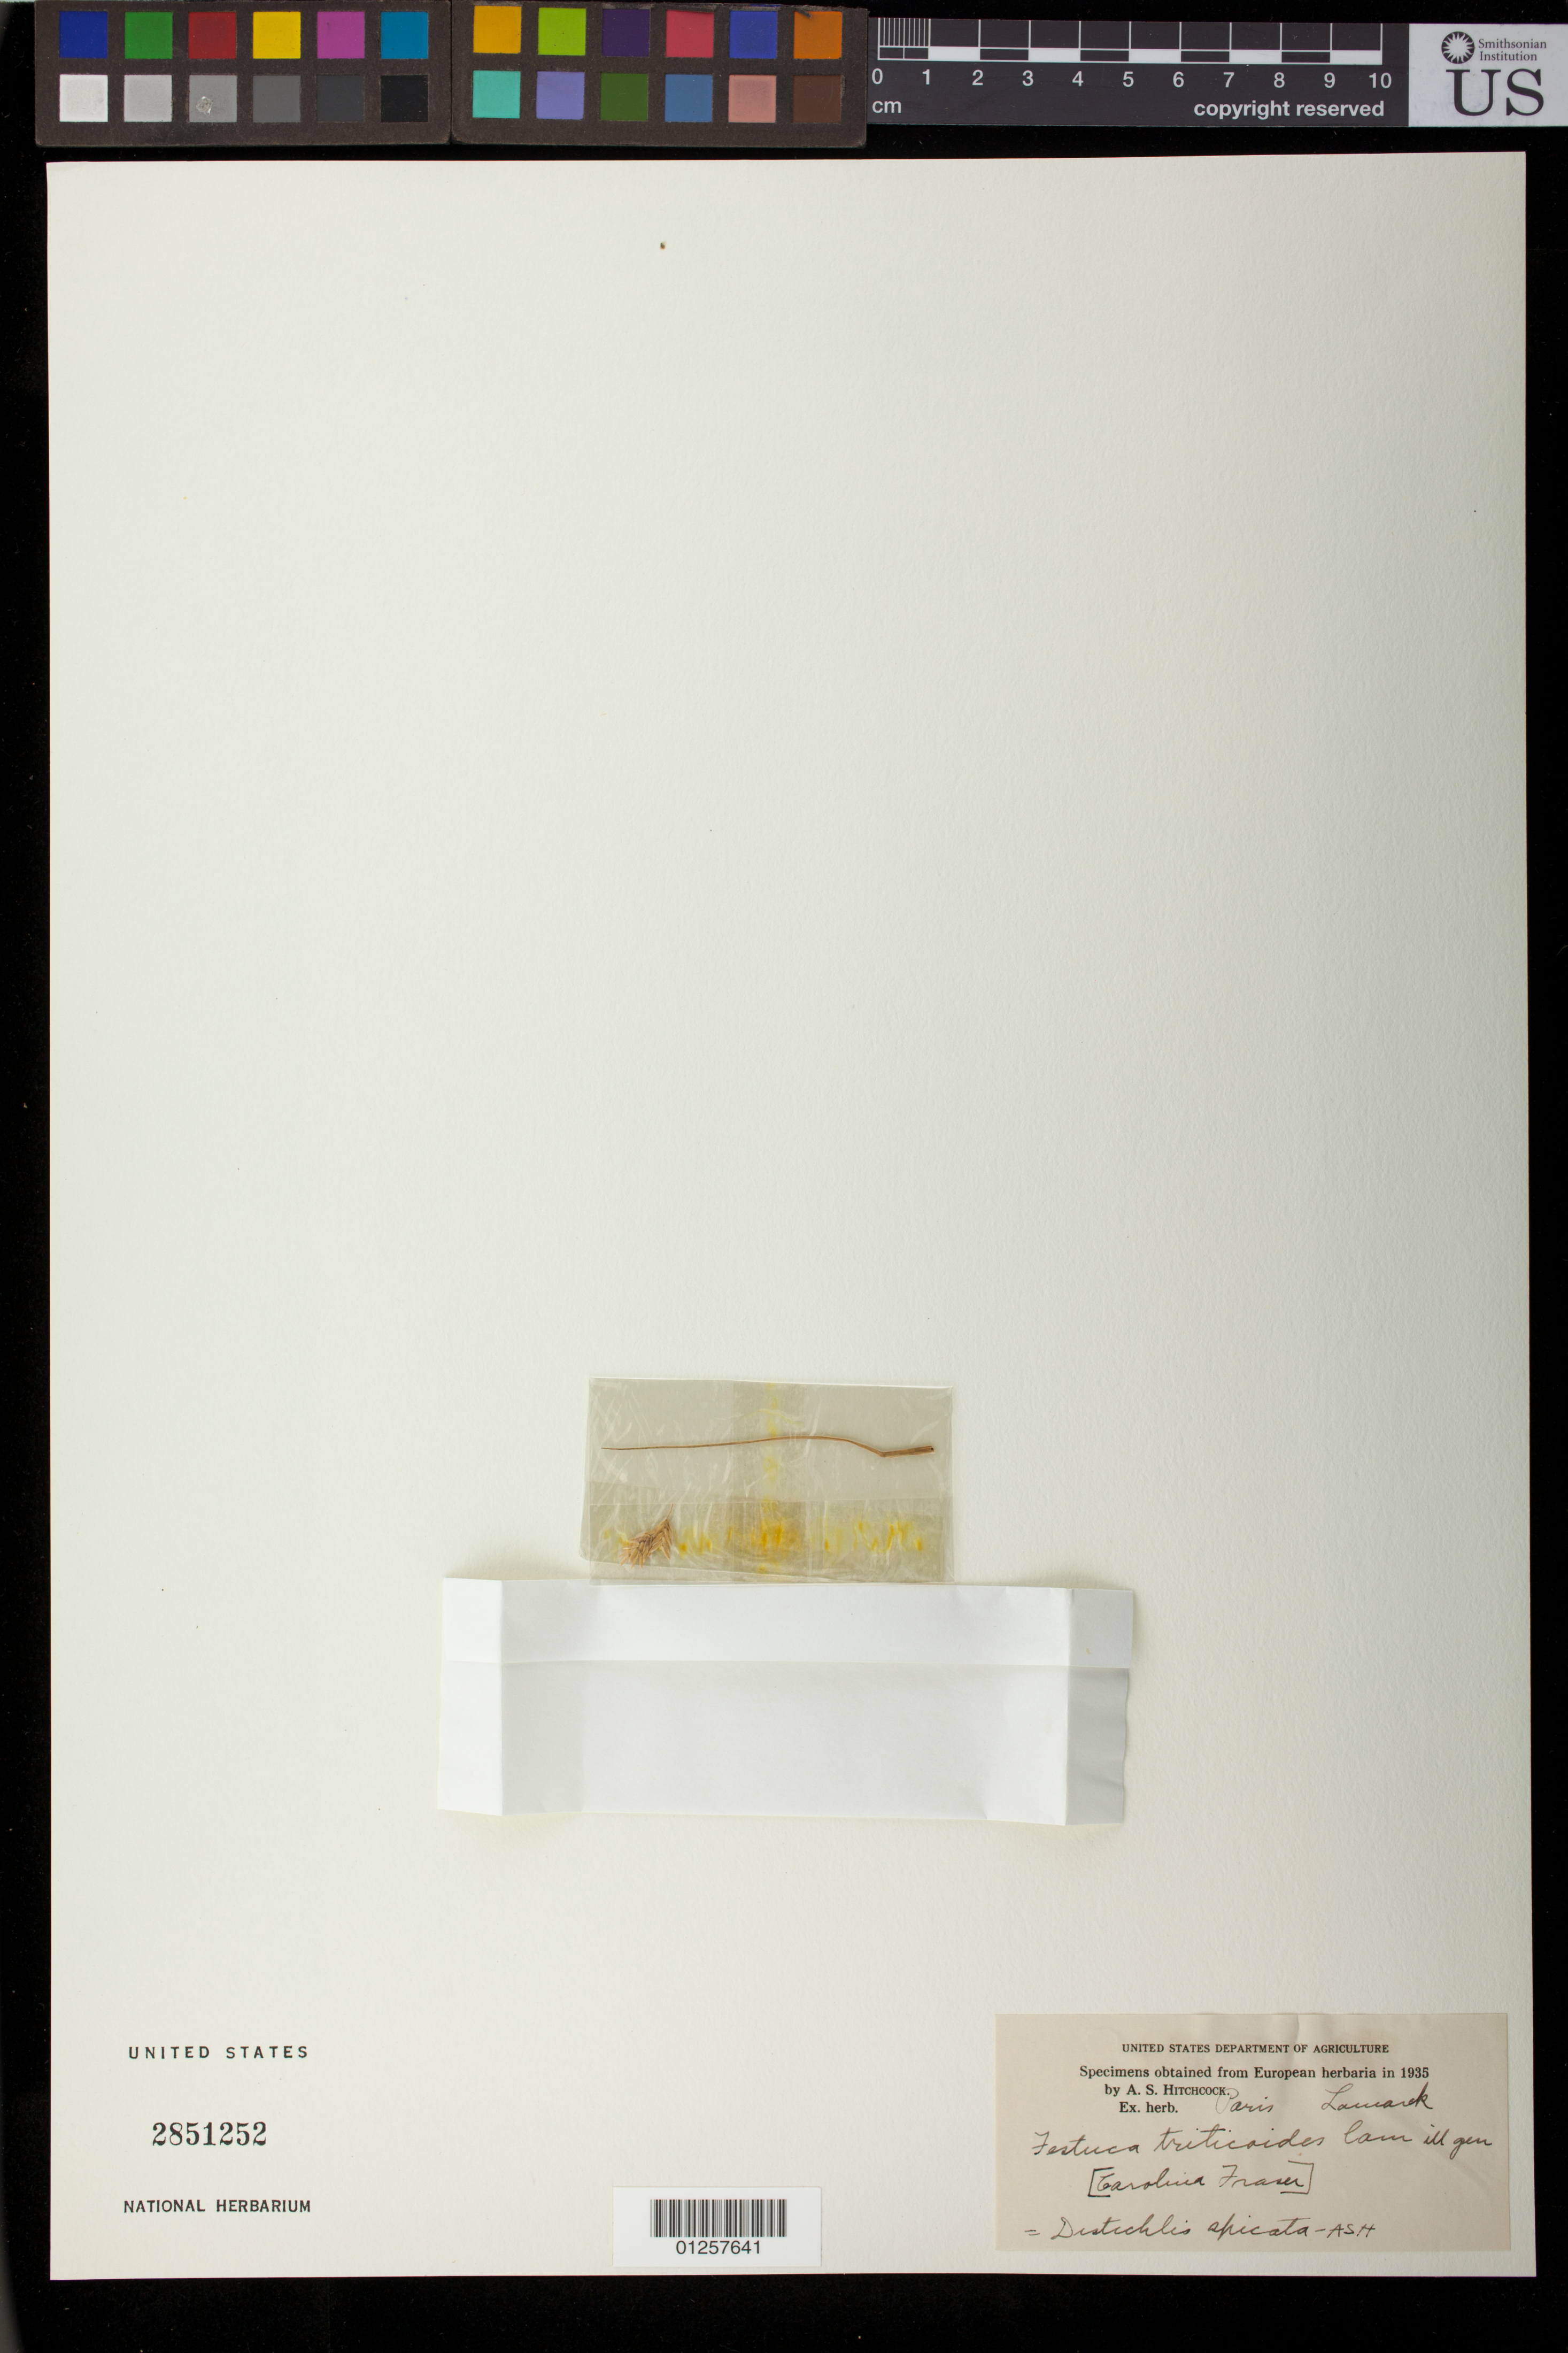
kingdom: Plantae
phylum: Tracheophyta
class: Liliopsida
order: Poales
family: Poaceae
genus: Festuca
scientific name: Festuca triticoides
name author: Lam.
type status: Type Collection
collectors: D. Fraser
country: United States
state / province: North Carolina / South Carolina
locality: "Carolina", East Carolina.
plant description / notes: Fragmentary material of type specimen ex herb. Paris.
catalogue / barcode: US 2851252